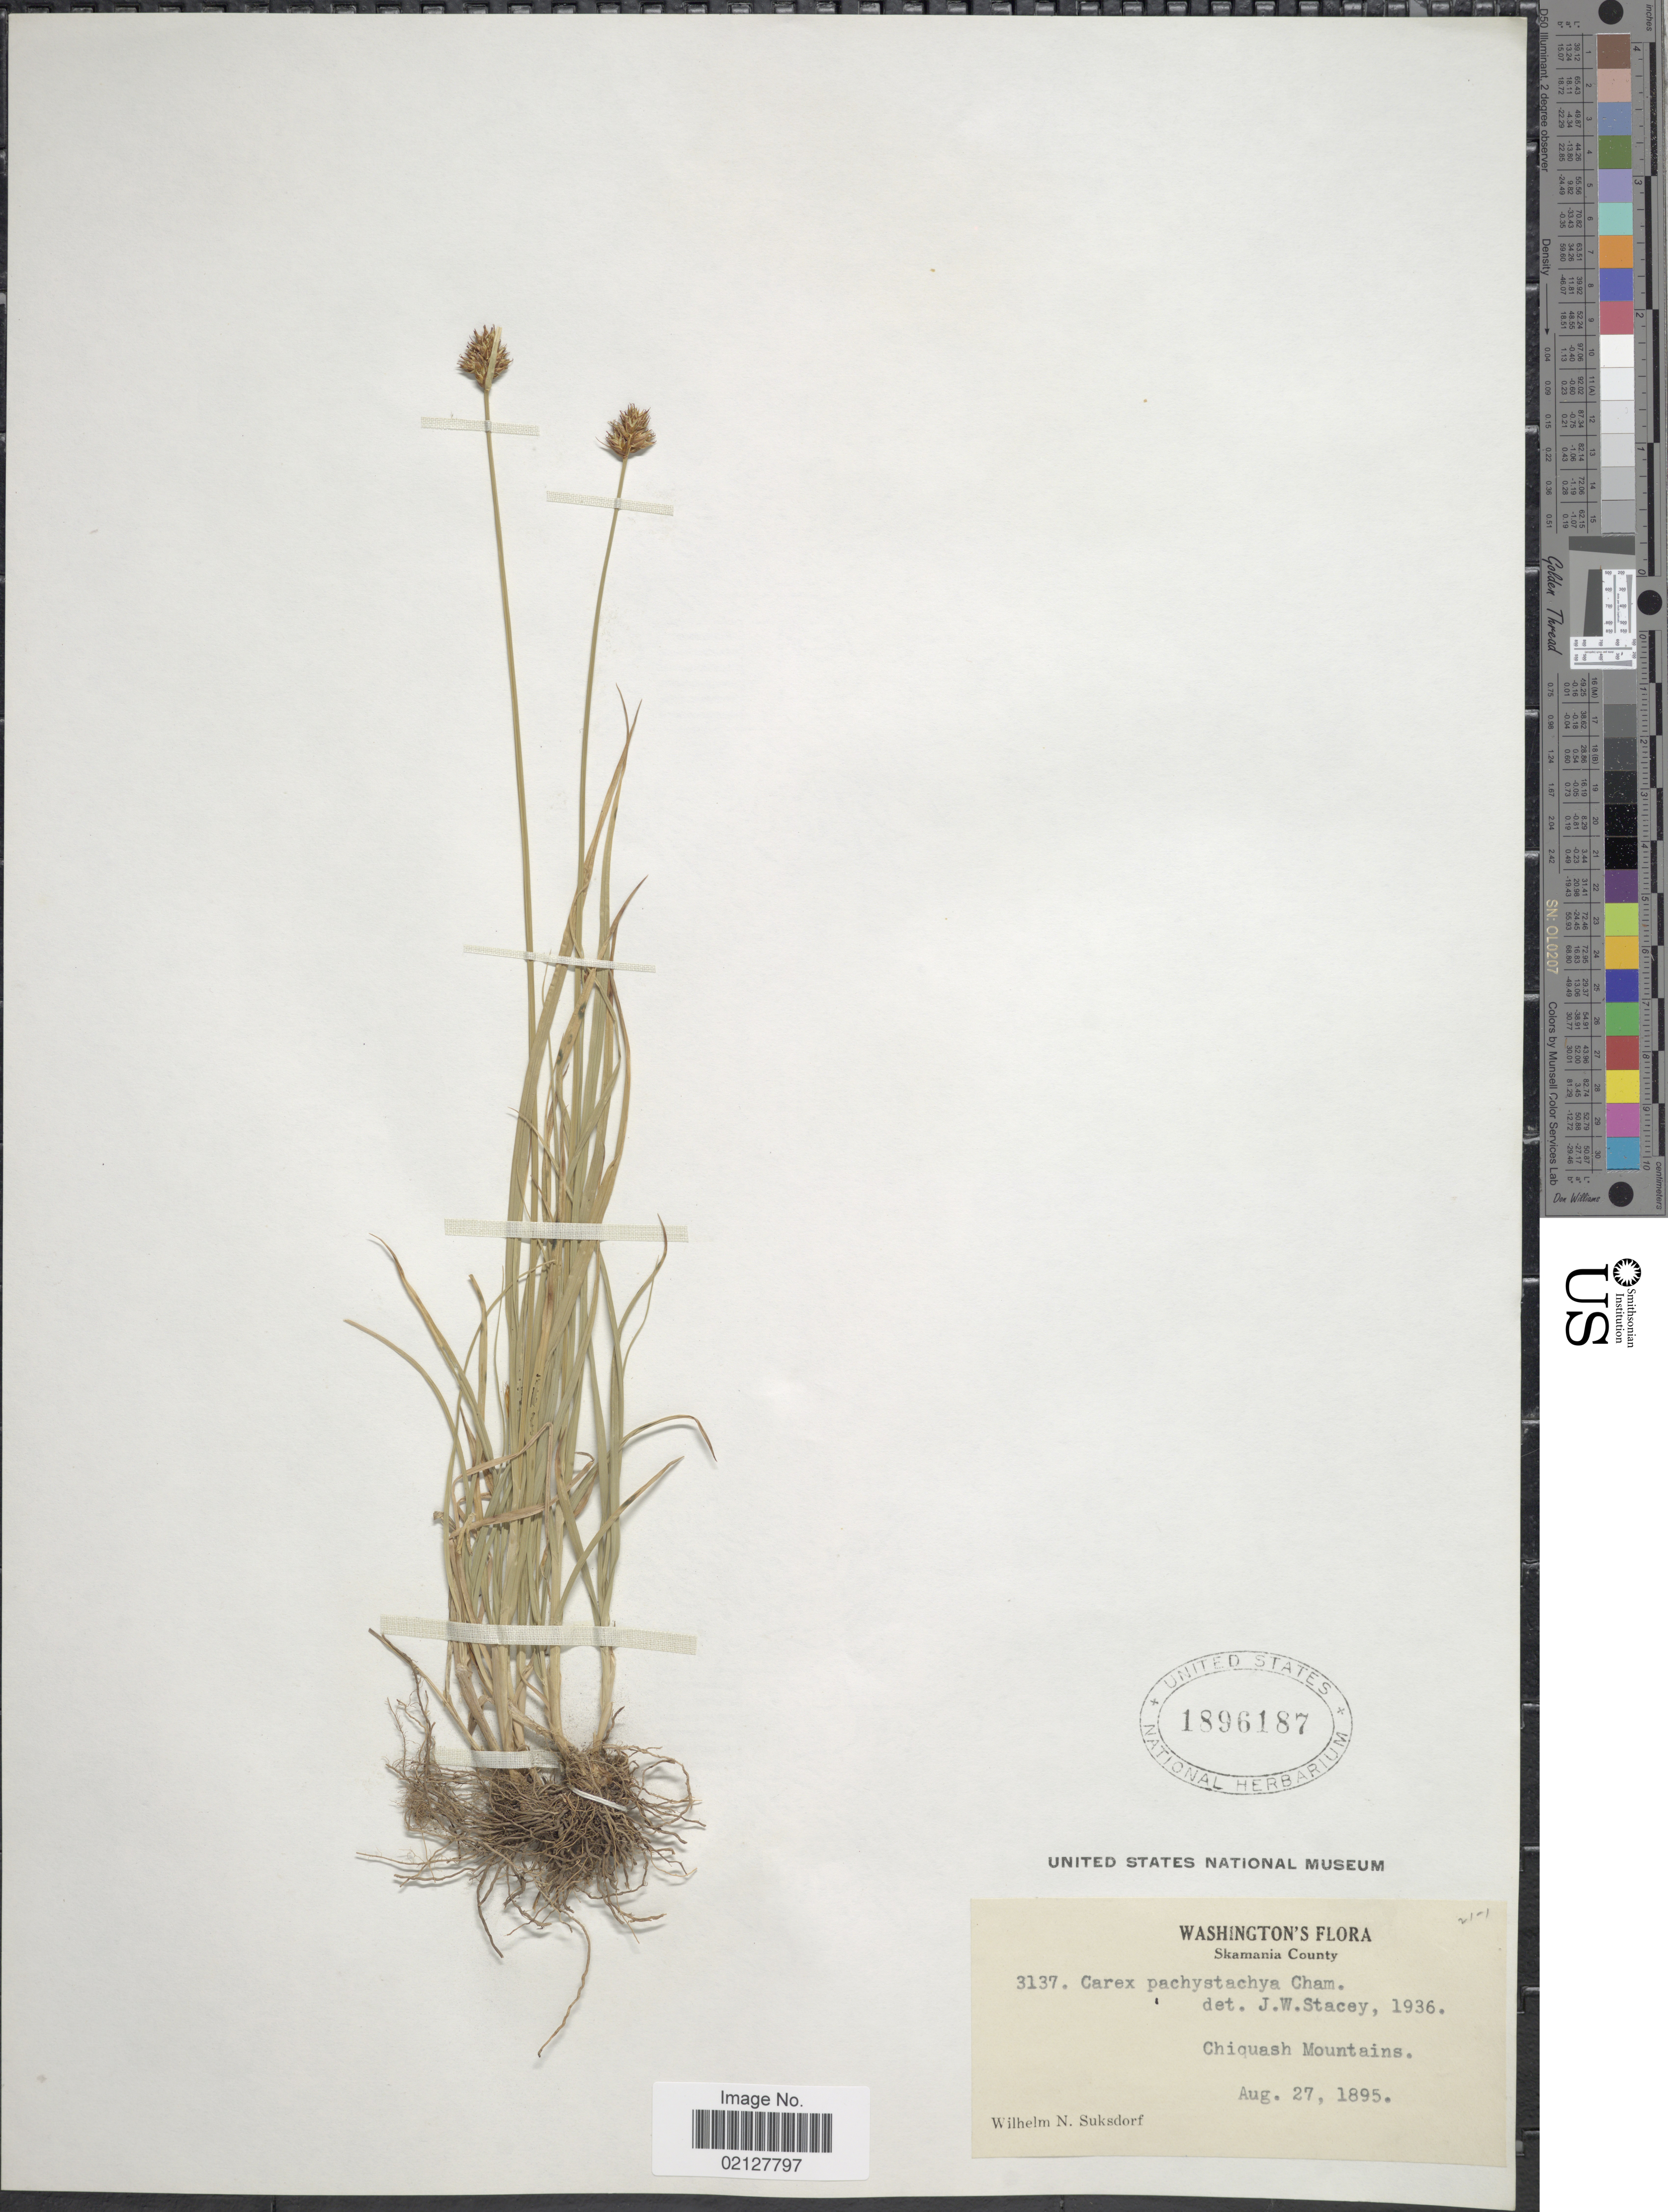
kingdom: Plantae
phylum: Tracheophyta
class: Liliopsida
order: Poales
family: Cyperaceae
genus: Carex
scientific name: Carex pachystachya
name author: Cham. ex Steud.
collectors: W. N. Suksdorf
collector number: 3137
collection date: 1895-08-27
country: United States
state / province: Washington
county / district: Skamania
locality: Skamania County, Chiquash Mountains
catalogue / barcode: US 1896187